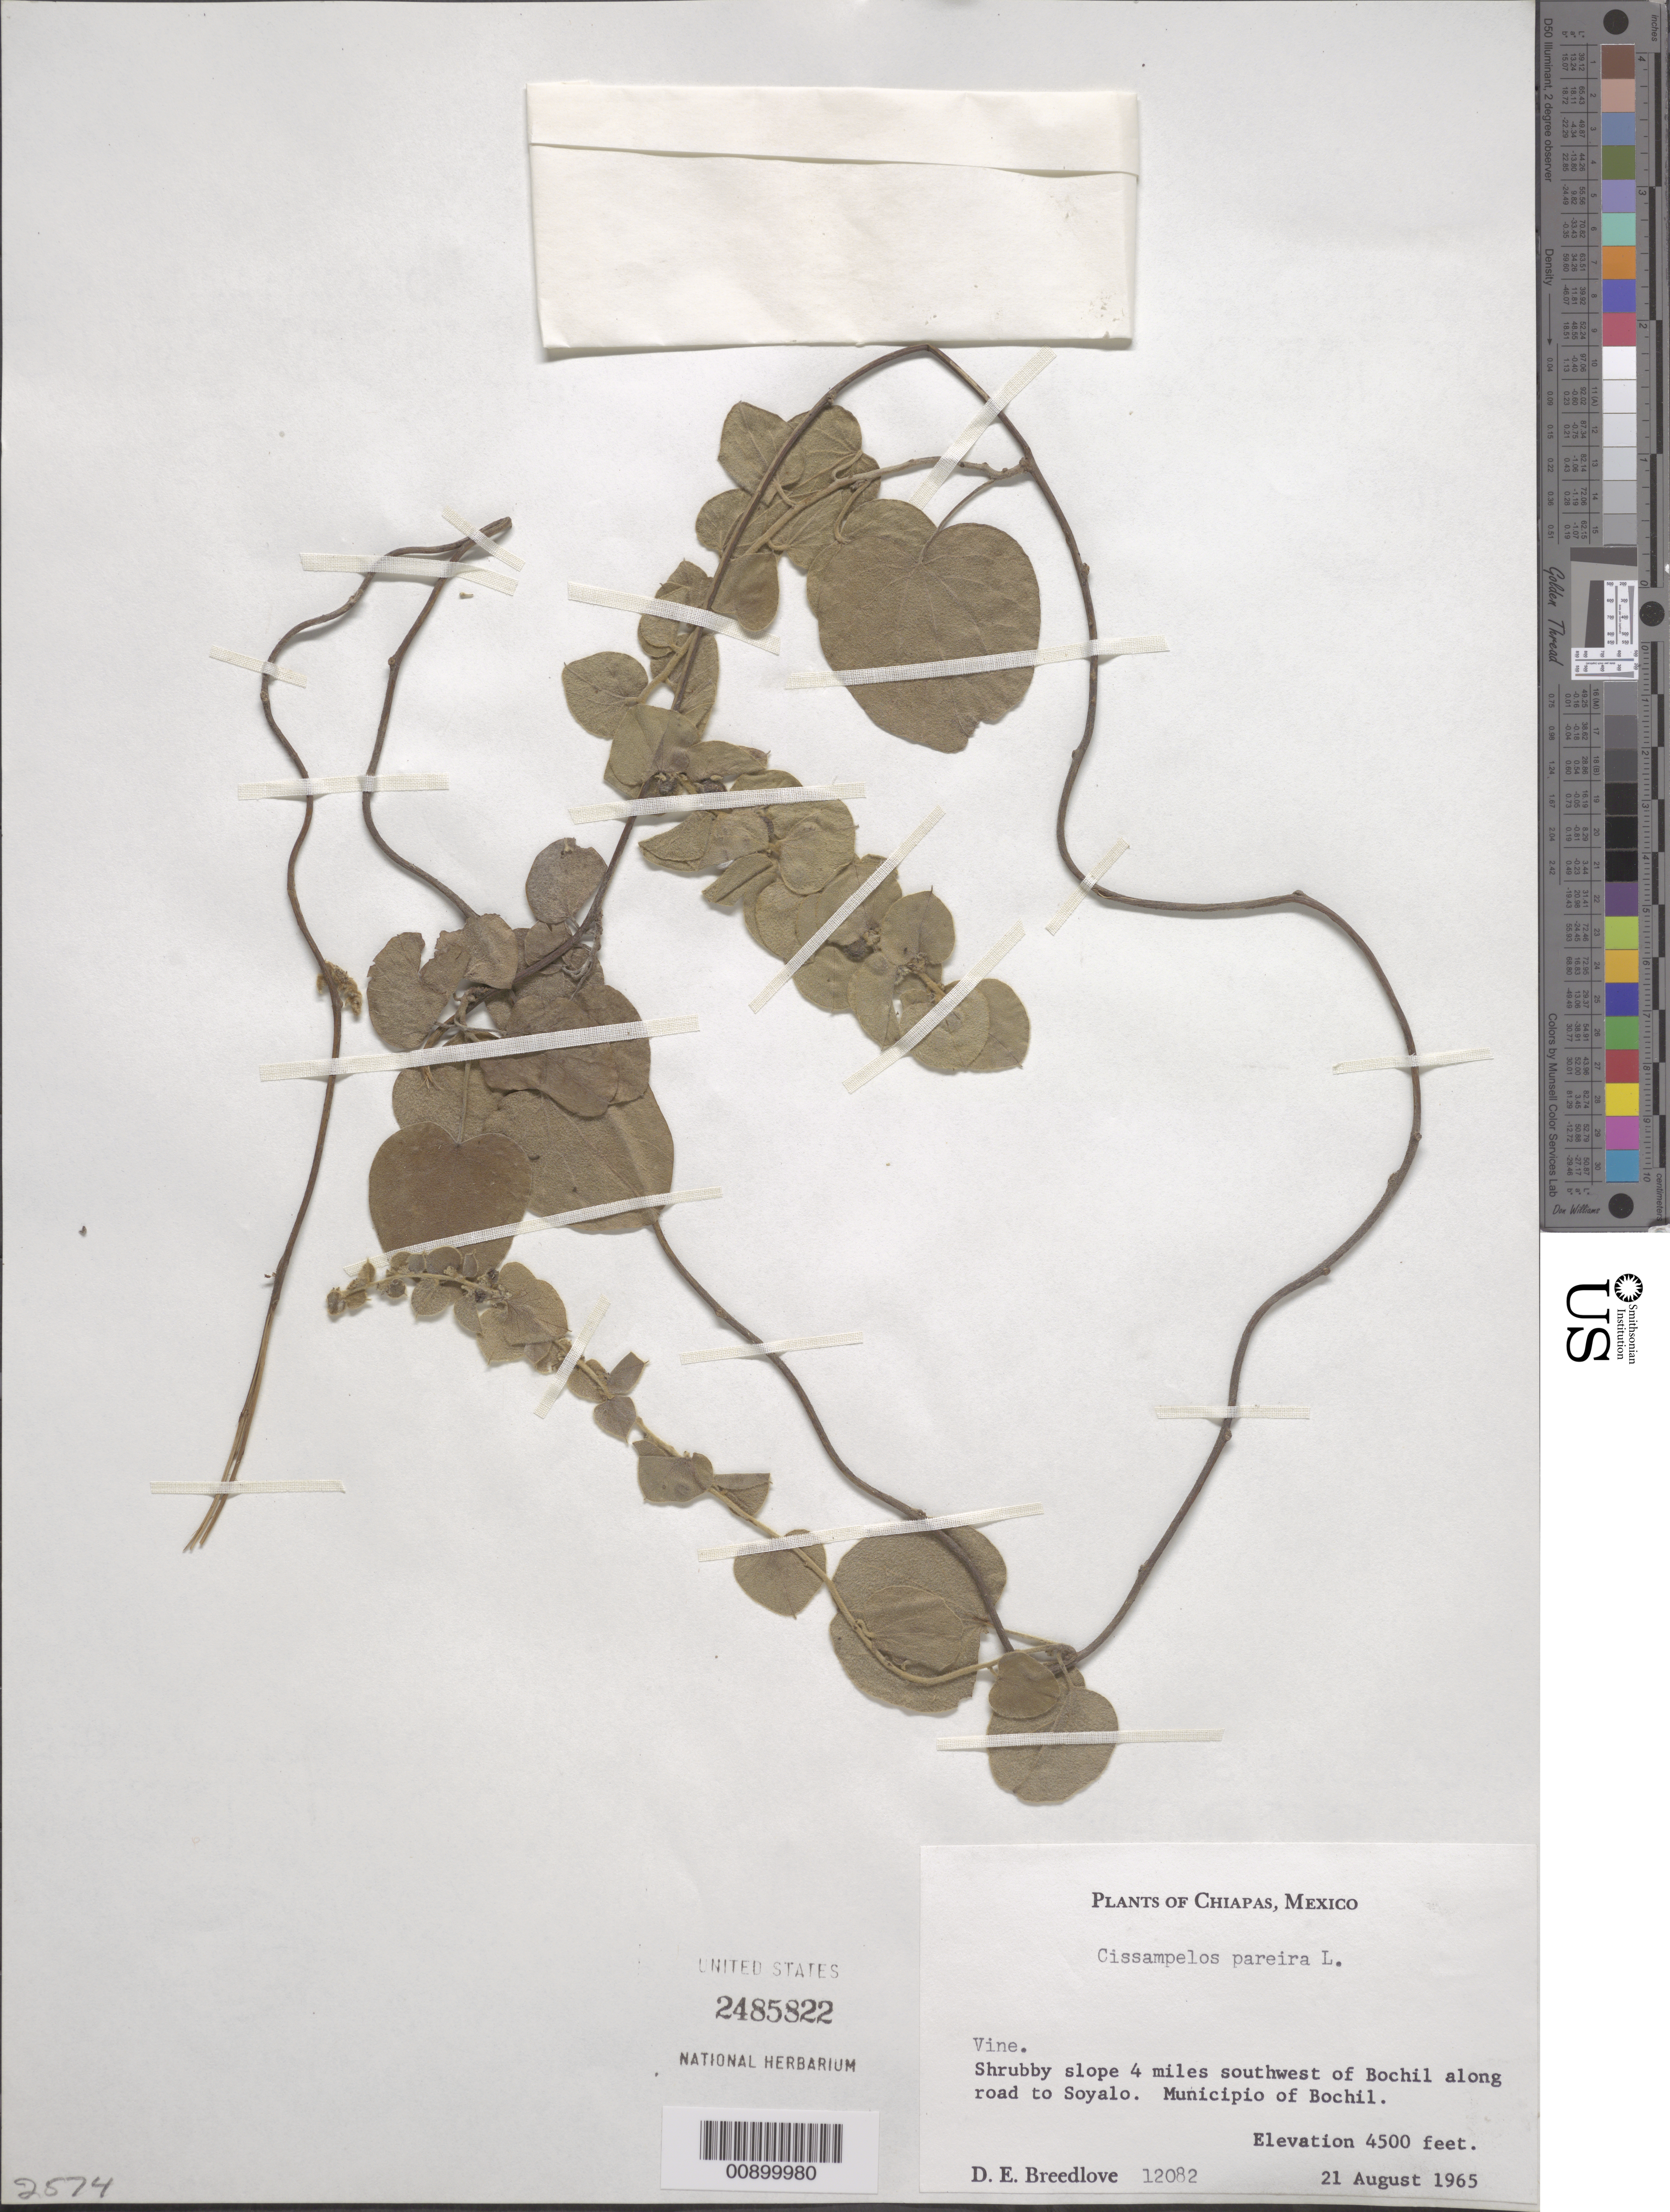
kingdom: Plantae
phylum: Tracheophyta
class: Magnoliopsida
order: Ranunculales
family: Menispermaceae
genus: Cissampelos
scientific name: Cissampelos pareira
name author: L.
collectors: D. E. Breedlove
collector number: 12082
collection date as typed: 21 Aug 1965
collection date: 1965-08-21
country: Mexico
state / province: Chiapas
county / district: Bochil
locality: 4 miles southwest of Bochil along road to Solayo. Municipio of Bochil, Chiapas.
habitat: Shrubby slope along road.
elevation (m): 1372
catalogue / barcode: US 2485822